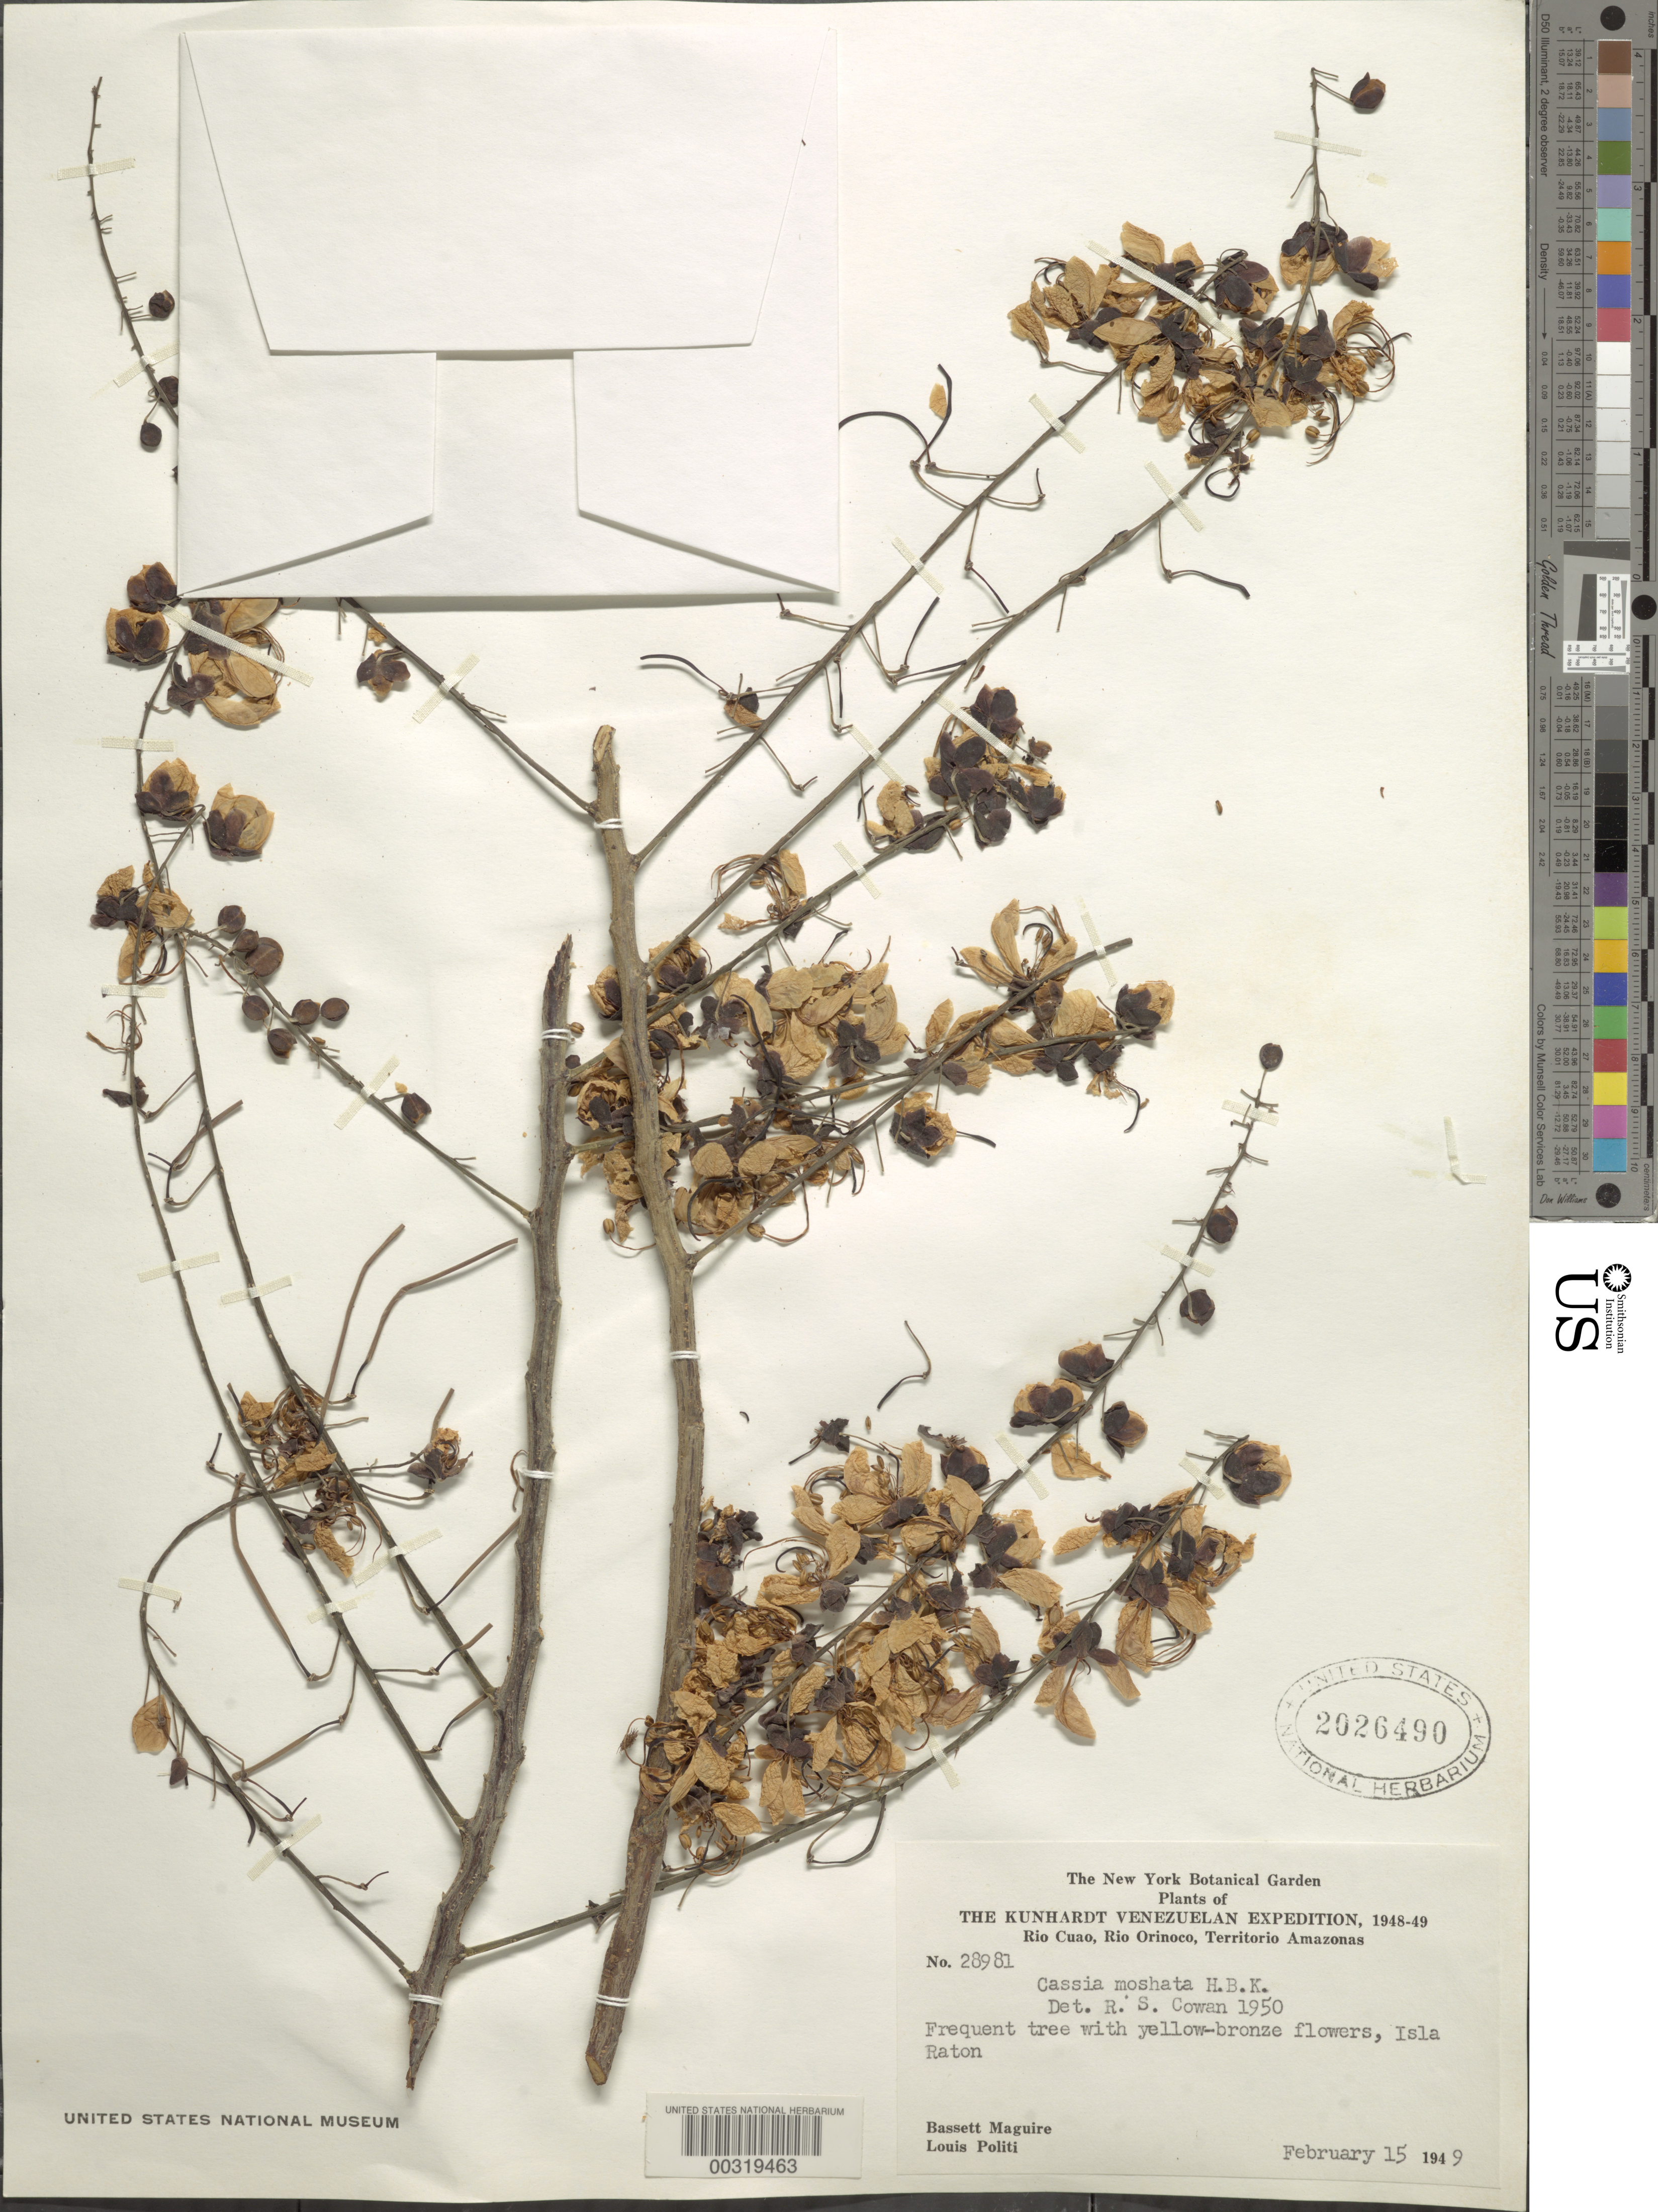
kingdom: Plantae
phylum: Tracheophyta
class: Magnoliopsida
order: Fabales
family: Fabaceae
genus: Cassia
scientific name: Cassia moschata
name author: Kunth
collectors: B. Maguire & L. Politi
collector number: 28981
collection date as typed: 15 Feb 1949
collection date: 1949-02-15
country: Venezuela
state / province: Amazonas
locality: Rio cuao, rio orinoco, isla raton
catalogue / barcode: US 2026490